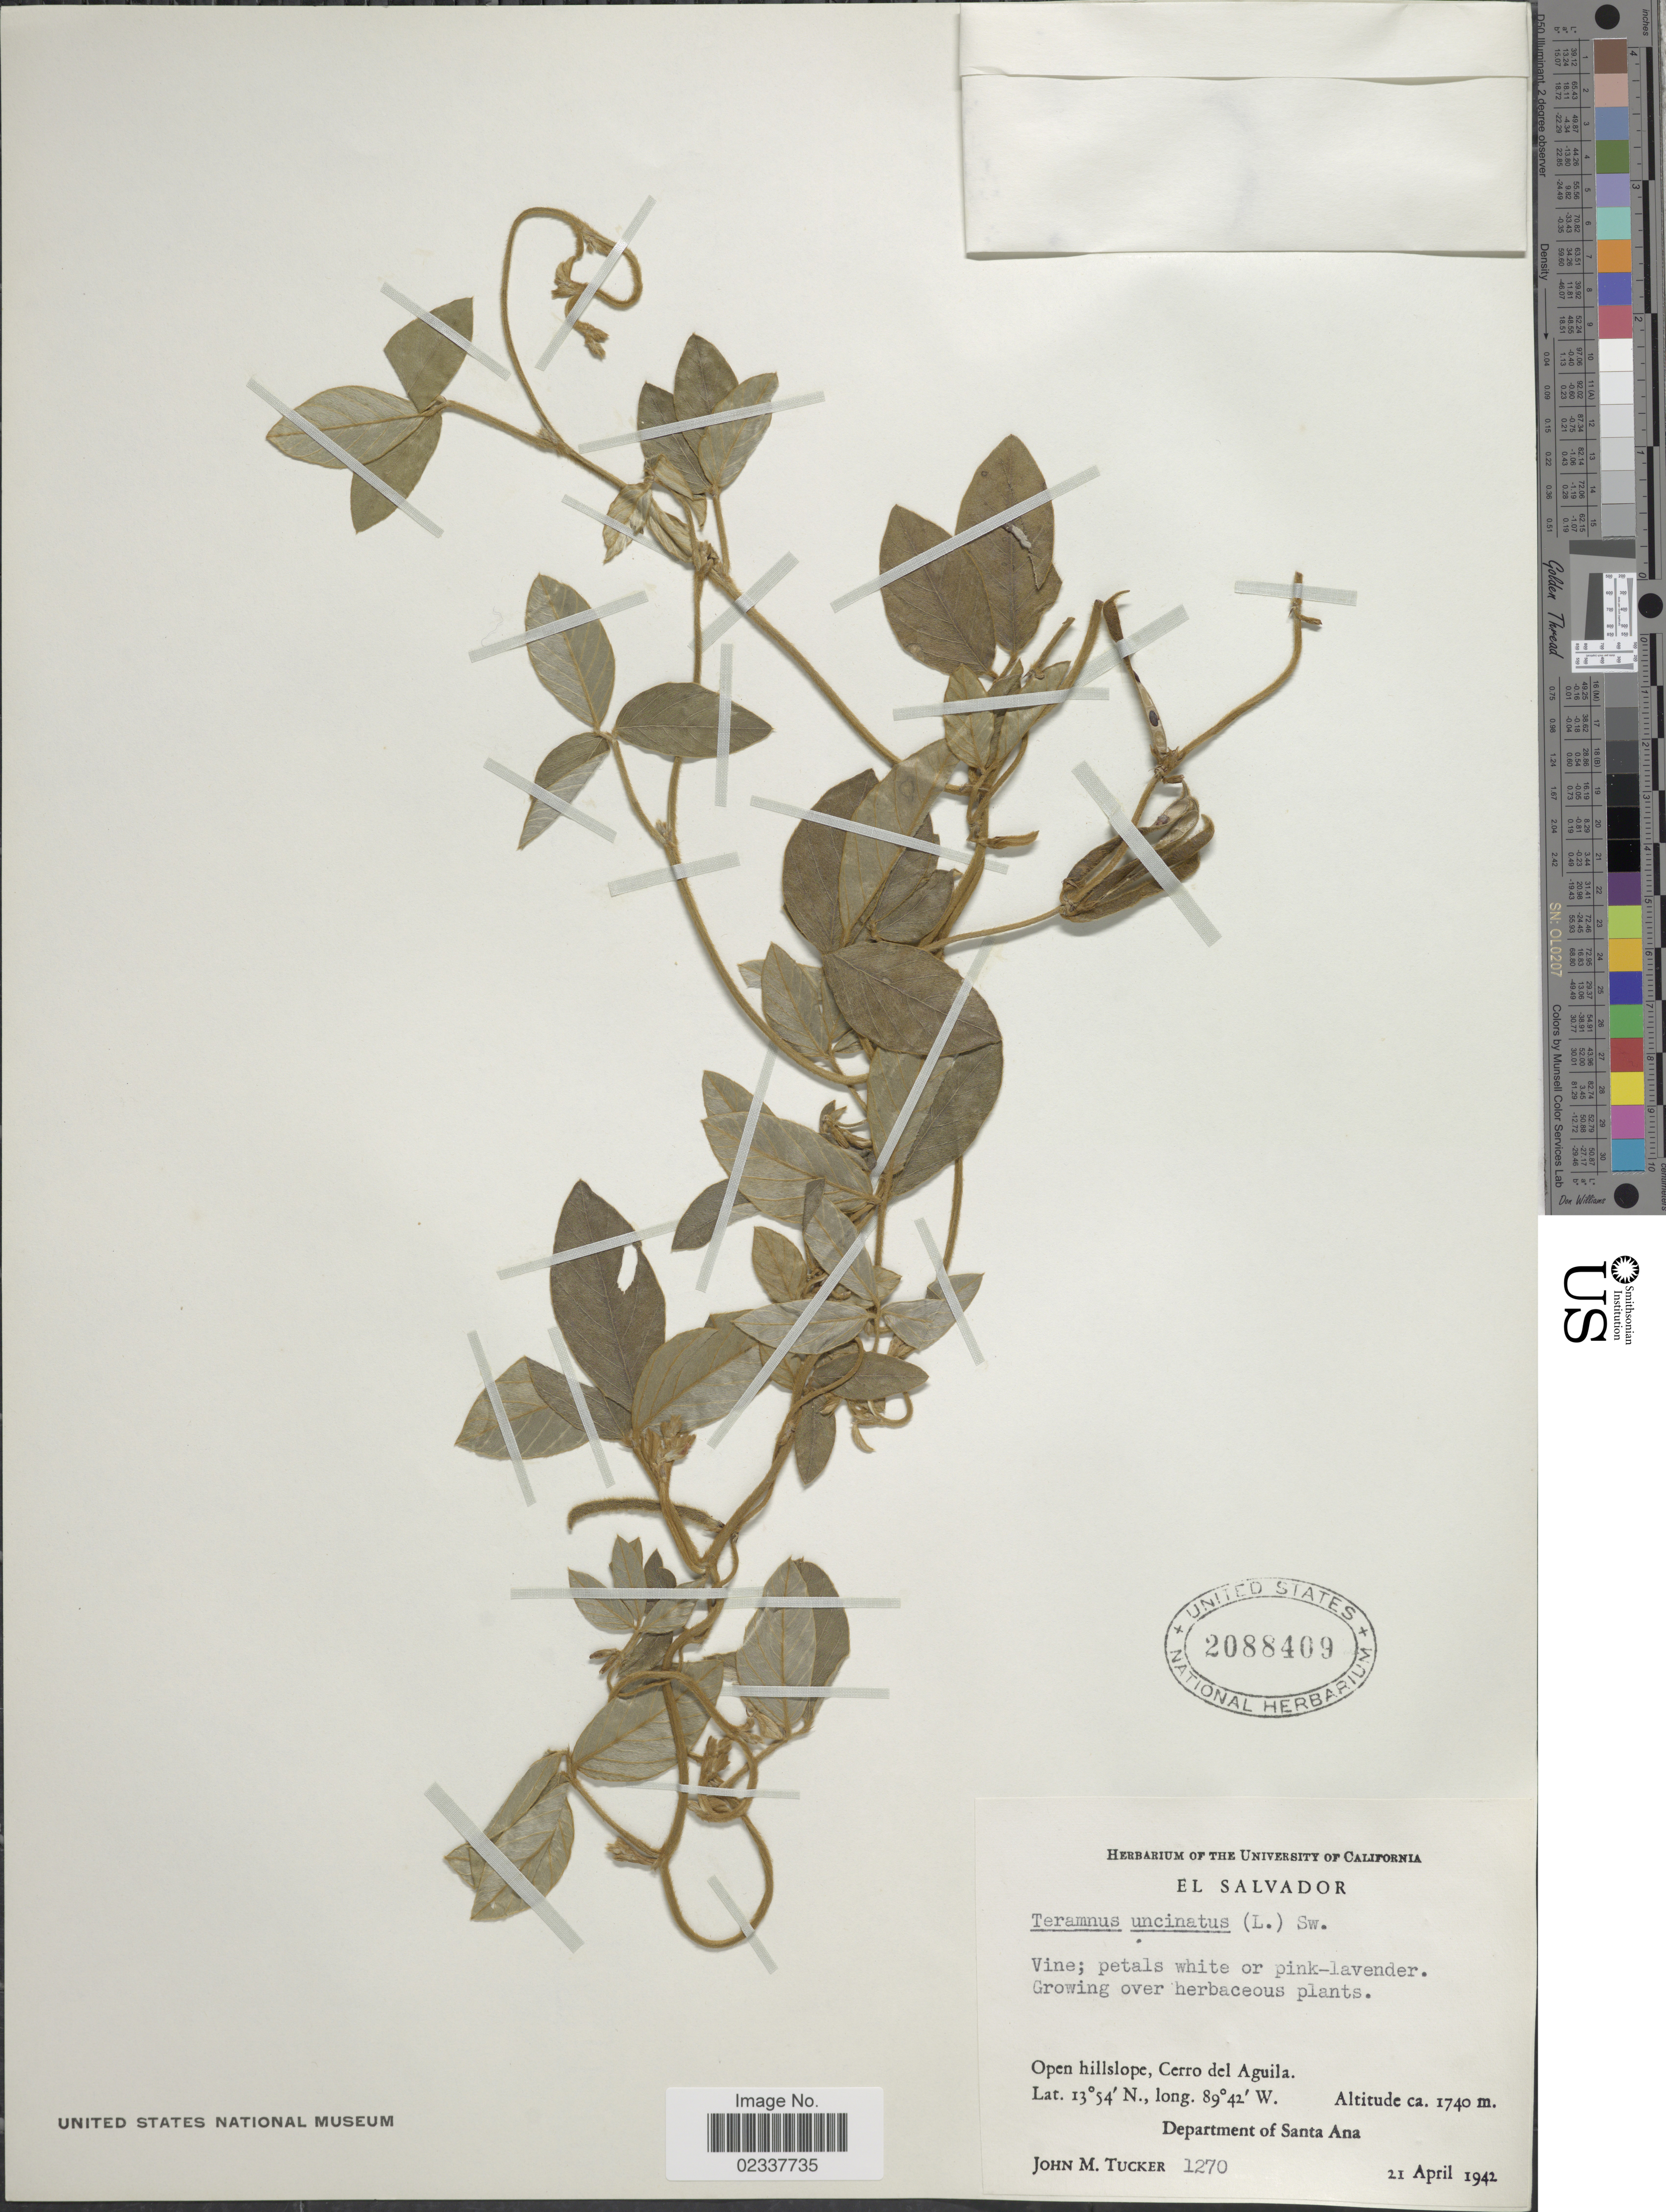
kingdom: Plantae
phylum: Tracheophyta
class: Magnoliopsida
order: Fabales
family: Fabaceae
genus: Teramnus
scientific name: Teramnus uncinatus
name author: (L.) Sw.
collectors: J. M. Tucker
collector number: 1270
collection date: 1942-04-21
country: El Salvador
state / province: Santa Ana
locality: Cerro del Aguila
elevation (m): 1740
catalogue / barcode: US 2088409